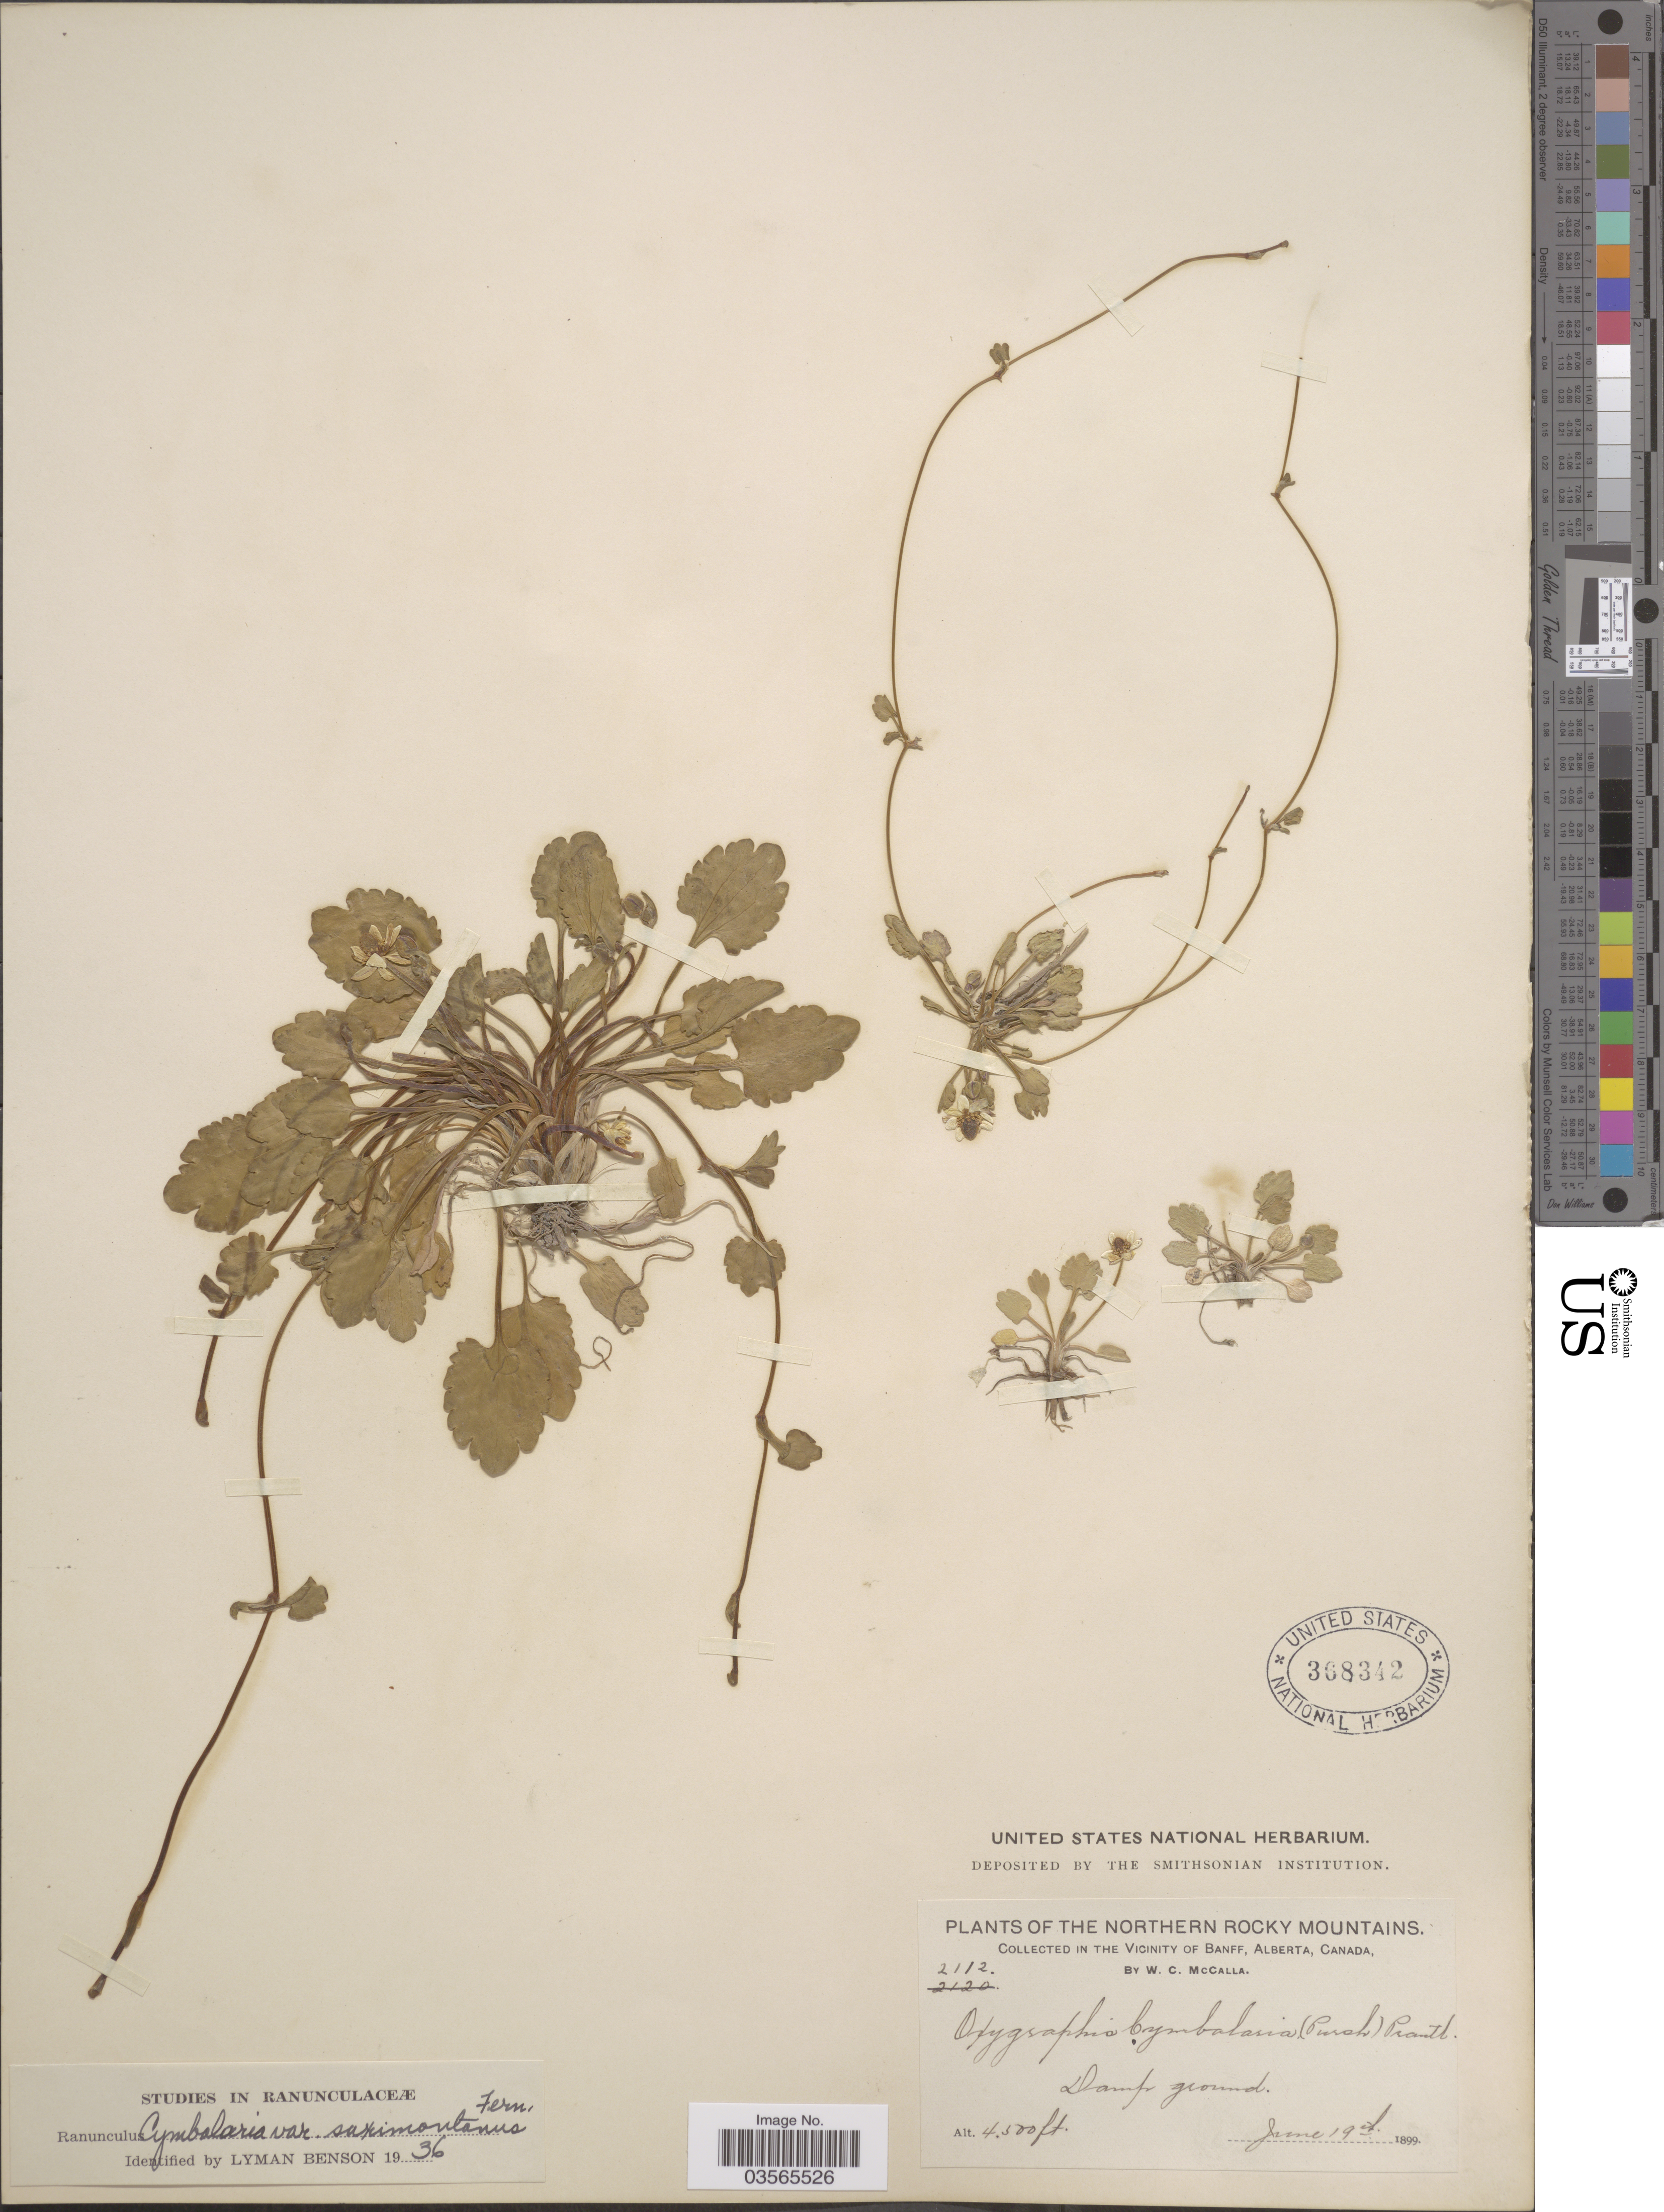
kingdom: Plantae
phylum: Tracheophyta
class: Magnoliopsida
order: Ranunculales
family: Ranunculaceae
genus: Halerpestes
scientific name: Halerpestes cymbalaria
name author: (Pursh) Greene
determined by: Strong, M. T., (US), Smithsonian Institution - National Museum of Natural History (UNITED STATES)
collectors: W. McCalla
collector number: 2112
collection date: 1899-06-19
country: Canada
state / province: Alberta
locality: Northern Rocky Mountains. In the Vicinity of Banff, Alberta.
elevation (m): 1372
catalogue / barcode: US 368342